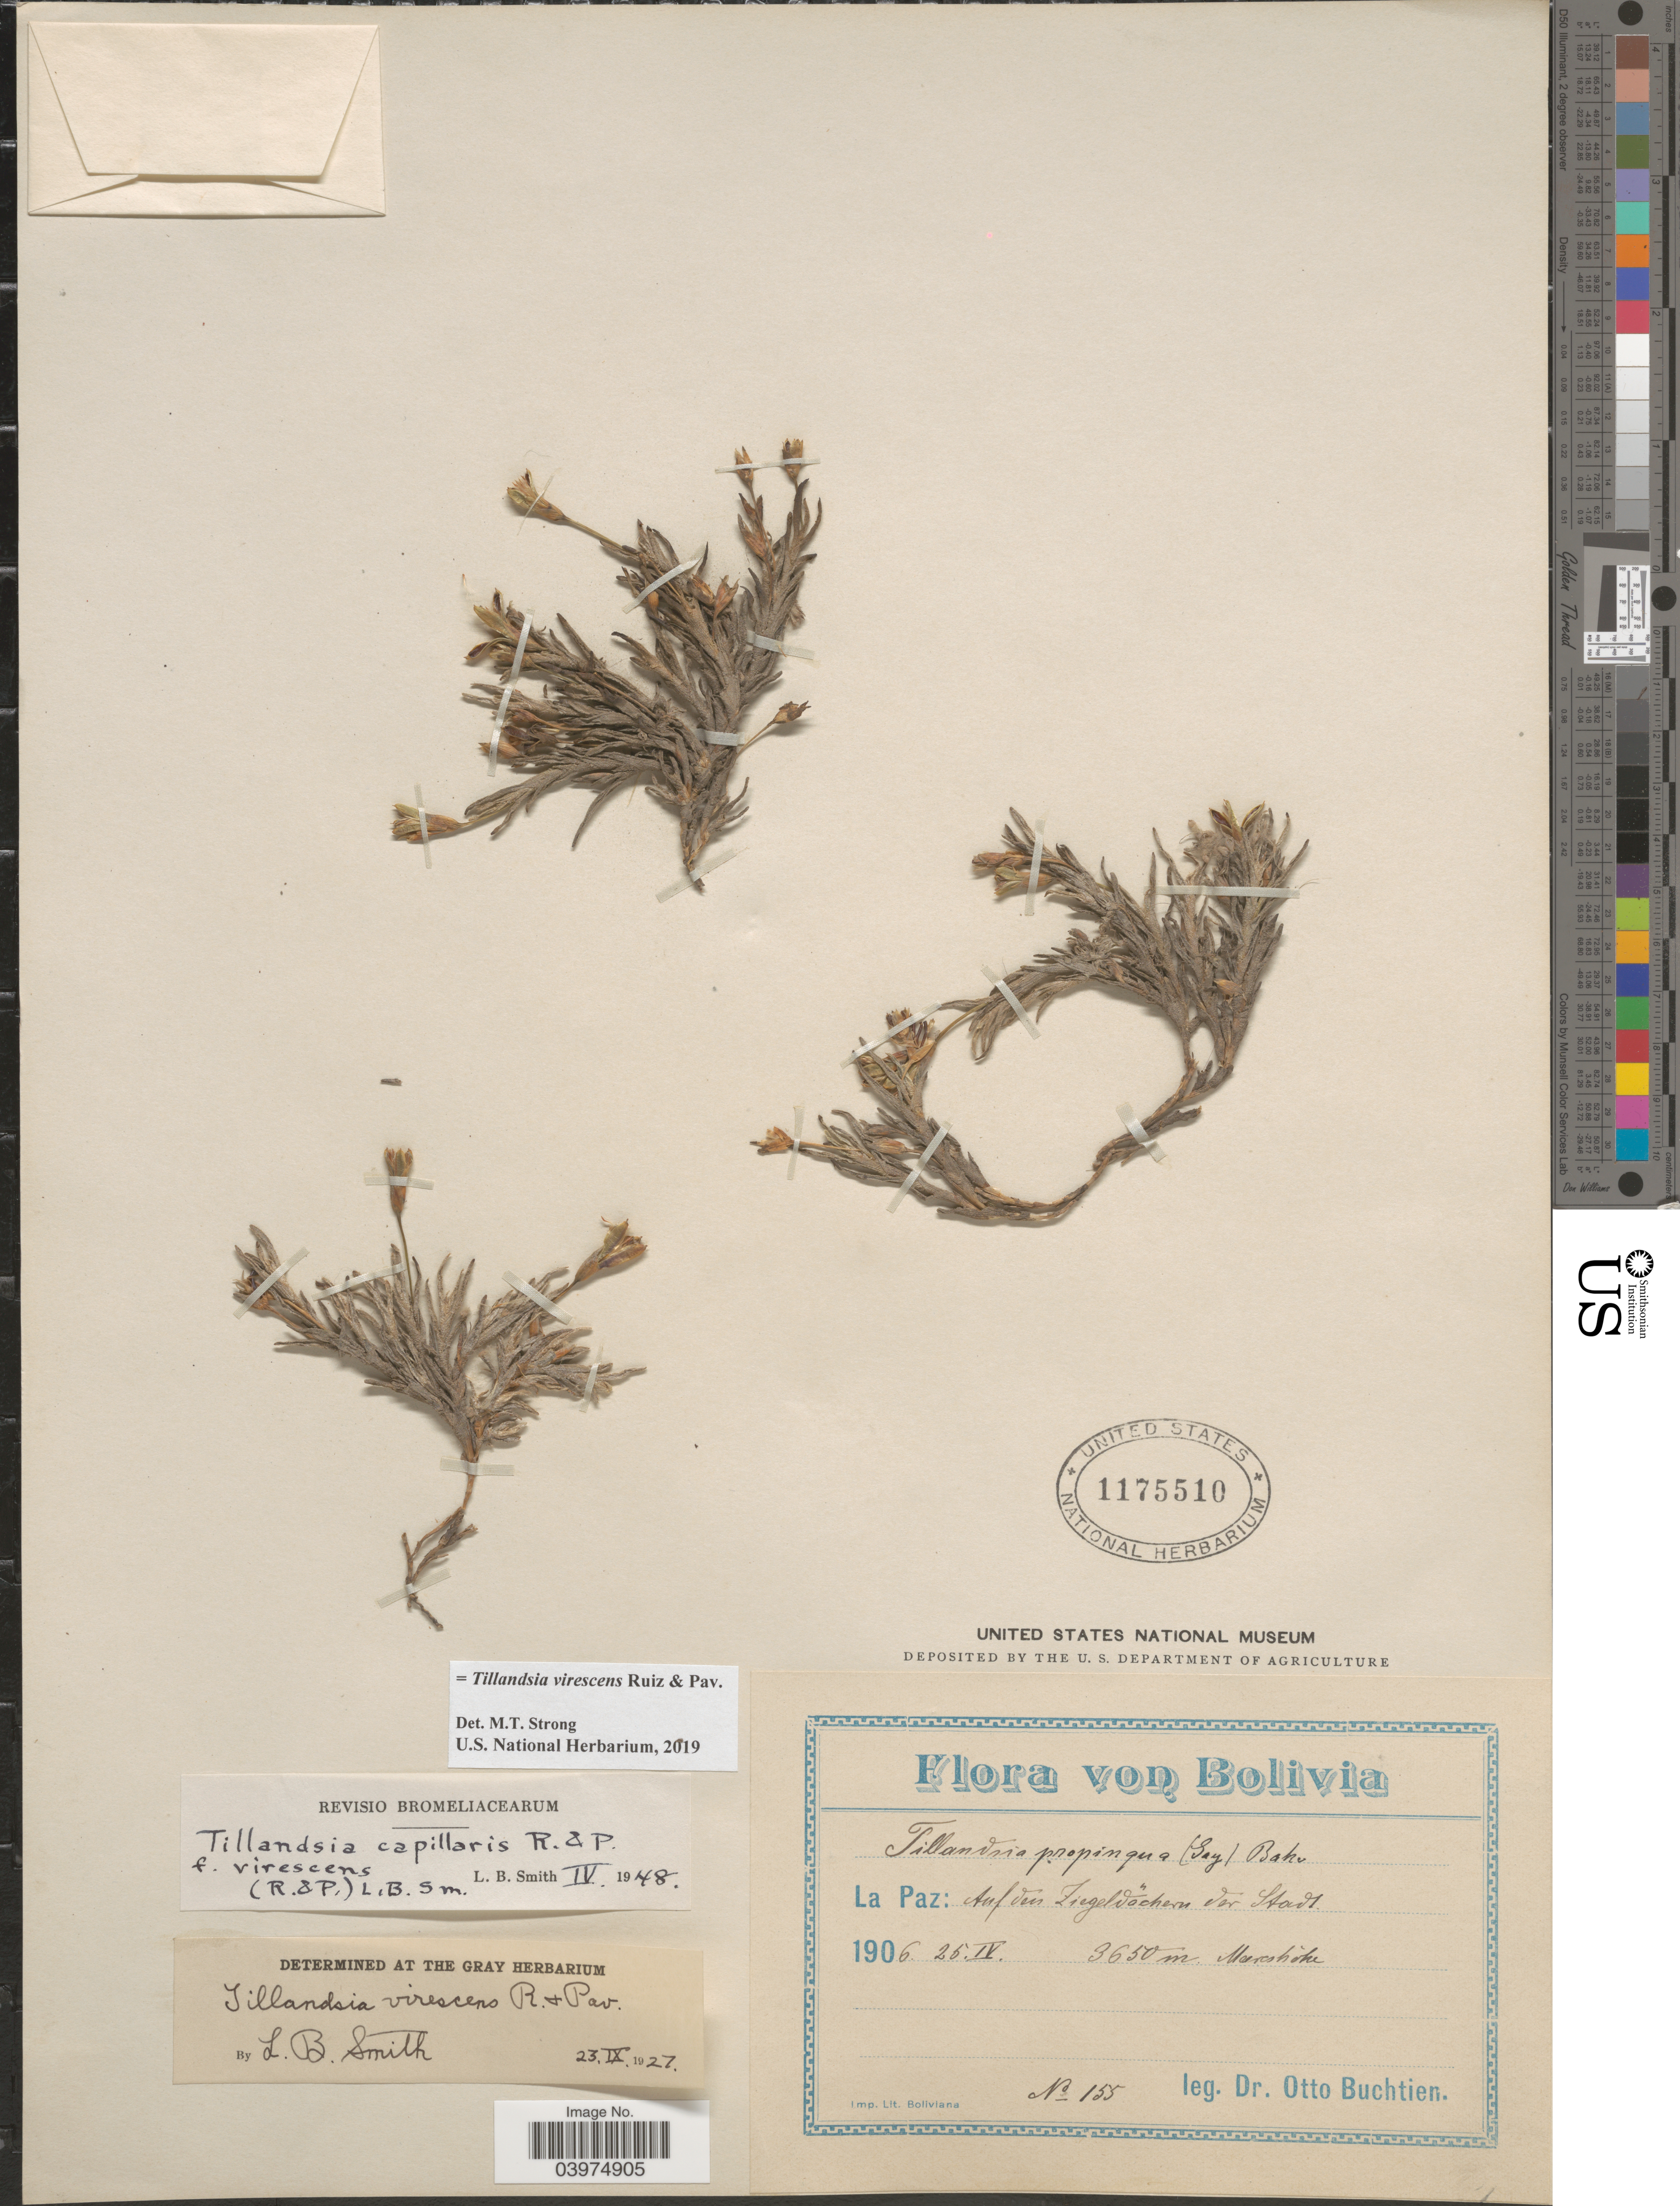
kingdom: Plantae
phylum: Tracheophyta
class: Liliopsida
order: Poales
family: Bromeliaceae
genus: Tillandsia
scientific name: Tillandsia virescens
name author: Ruiz & Pav.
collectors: O. Buchtien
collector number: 155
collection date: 1906-04-25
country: Bolivia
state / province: La Paz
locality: Auf den Ziegeldachern der Stadt.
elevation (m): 3650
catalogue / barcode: US 1175510